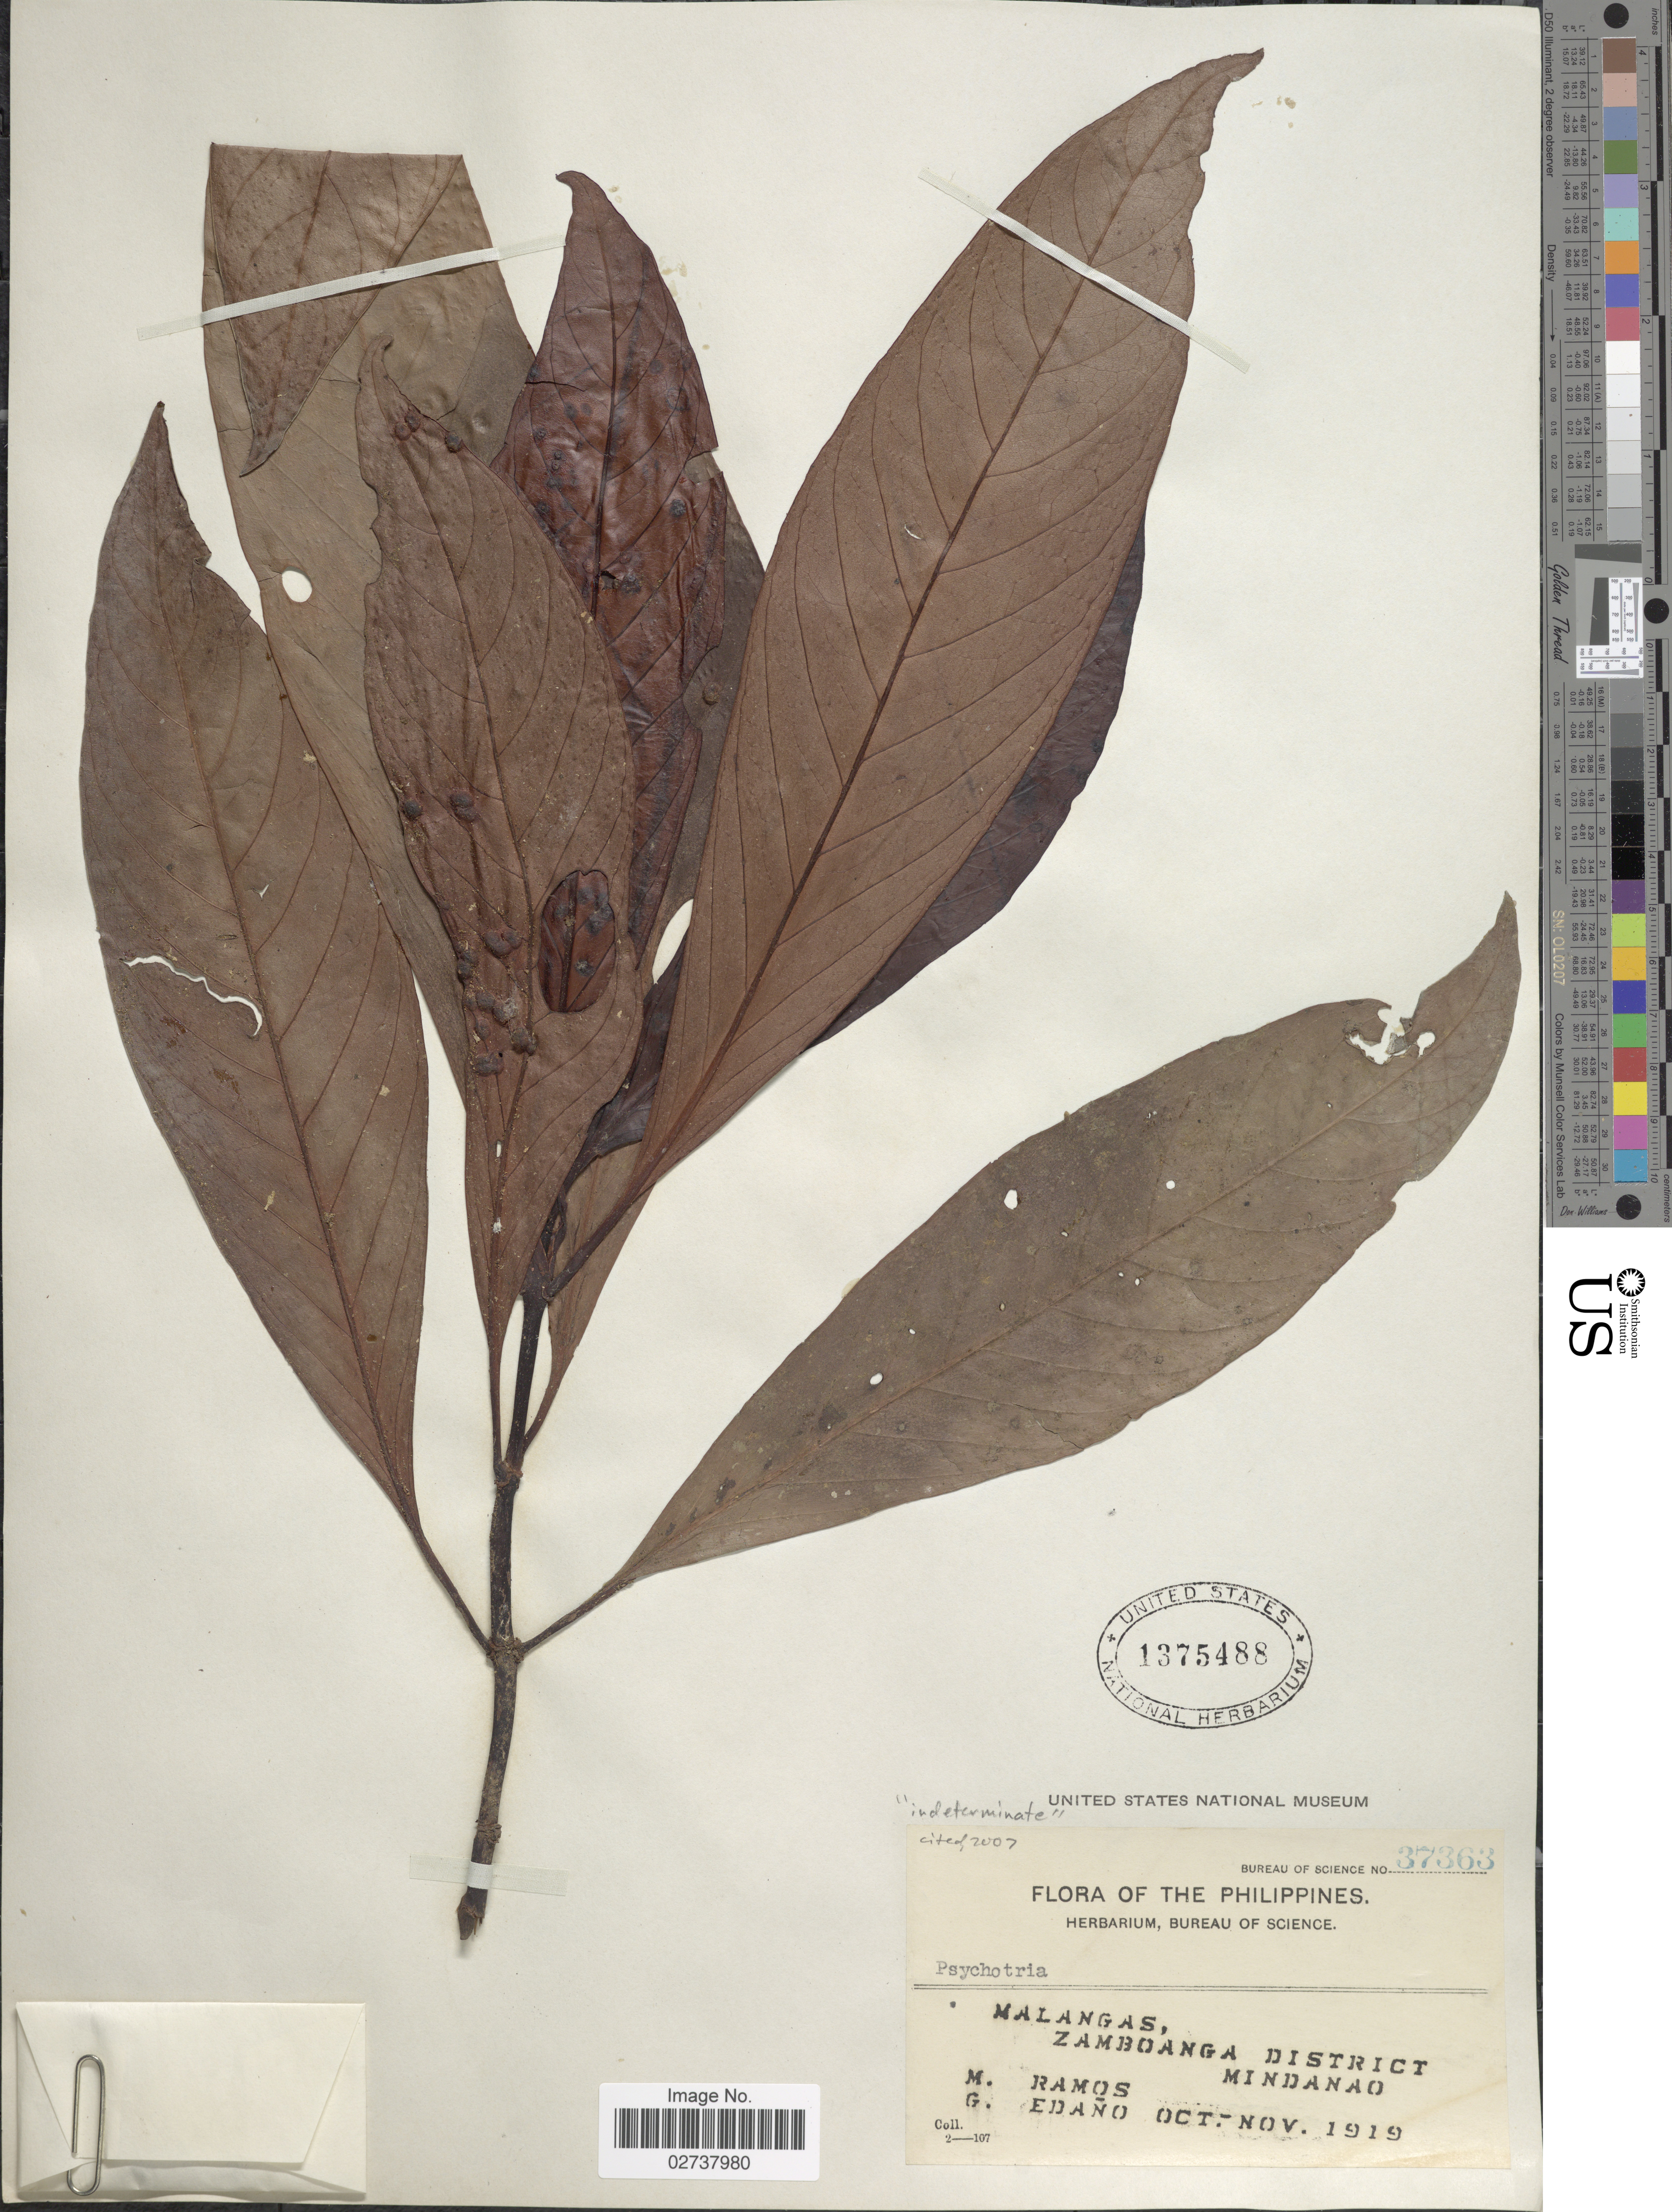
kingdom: Plantae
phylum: Tracheophyta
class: Magnoliopsida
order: Gentianales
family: Rubiaceae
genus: Psychotria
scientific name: Psychotria sp.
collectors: M. Ramos & G. Edaño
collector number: Bureau of Science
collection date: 1919-10/1919-11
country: Philippines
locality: Malangas, Zamboanga District, Mindanao.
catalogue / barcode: US 1375488